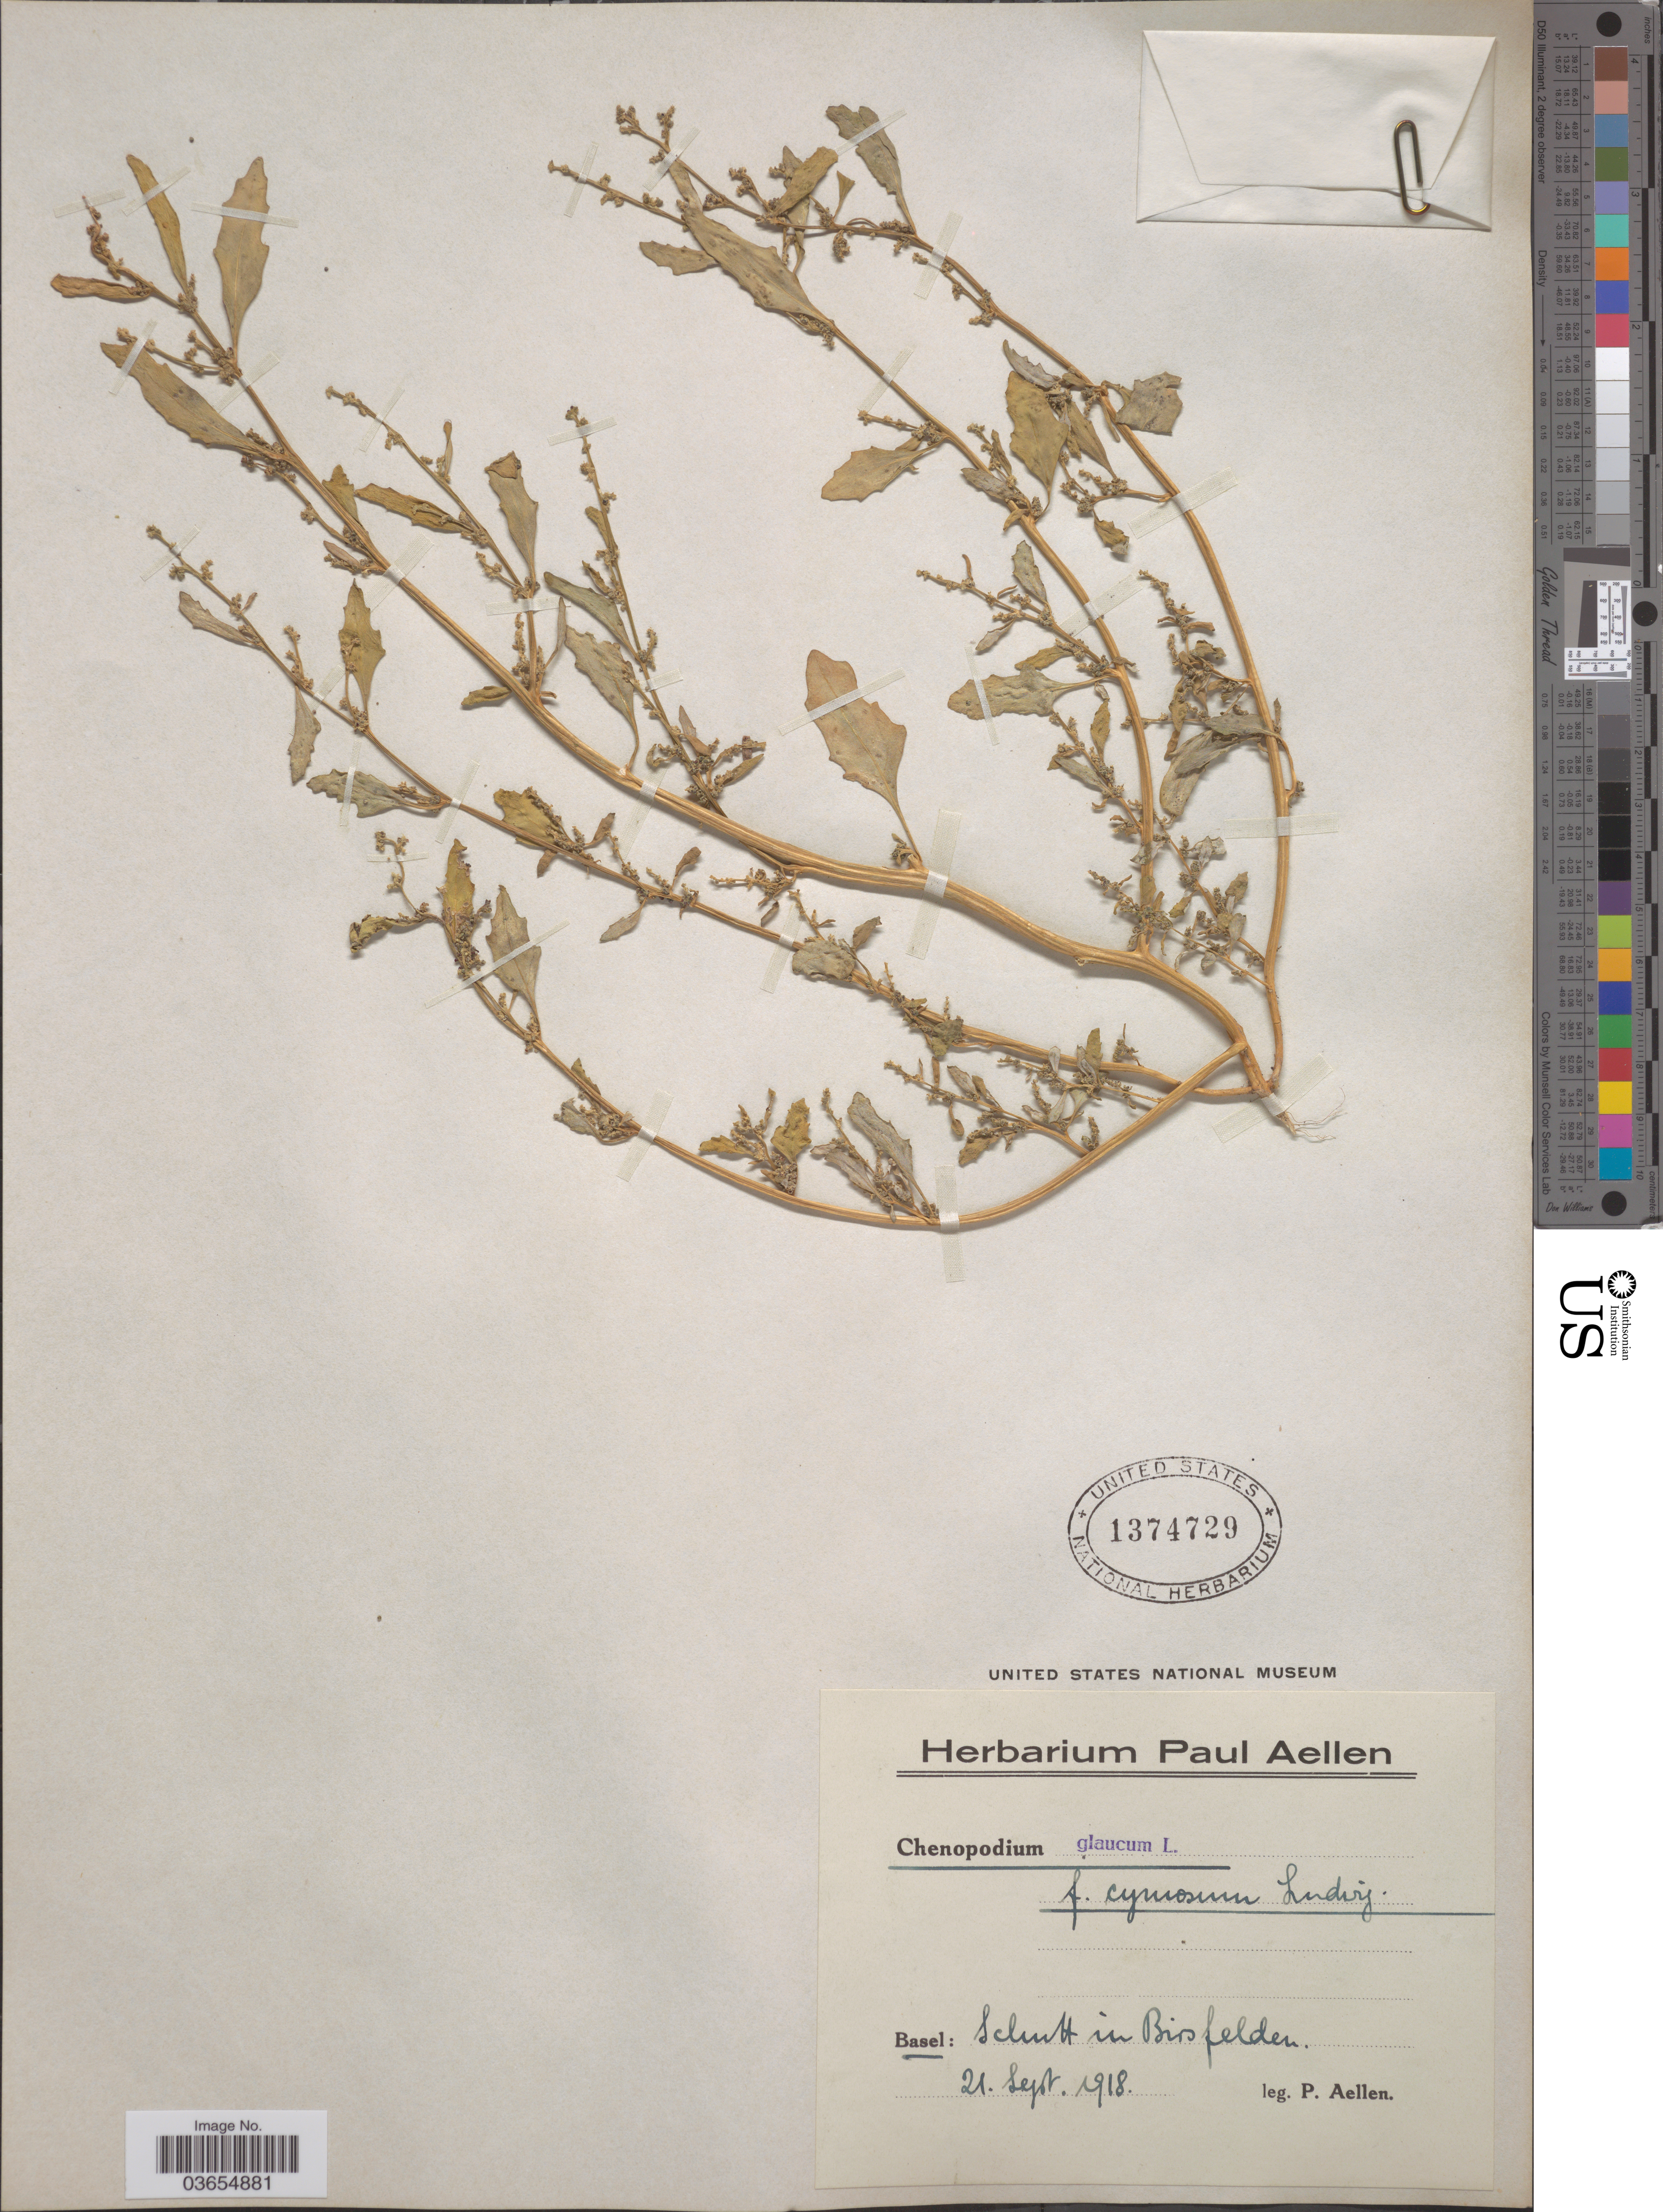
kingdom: Plantae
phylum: Tracheophyta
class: Magnoliopsida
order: Caryophyllales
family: Amaranthaceae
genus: Chenopodium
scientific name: Chenopodium glaucum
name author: L.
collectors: P. Aellen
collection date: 1918-09-21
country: Switzerland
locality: Basel: Schutt in Birsfelden.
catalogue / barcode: US 1374729